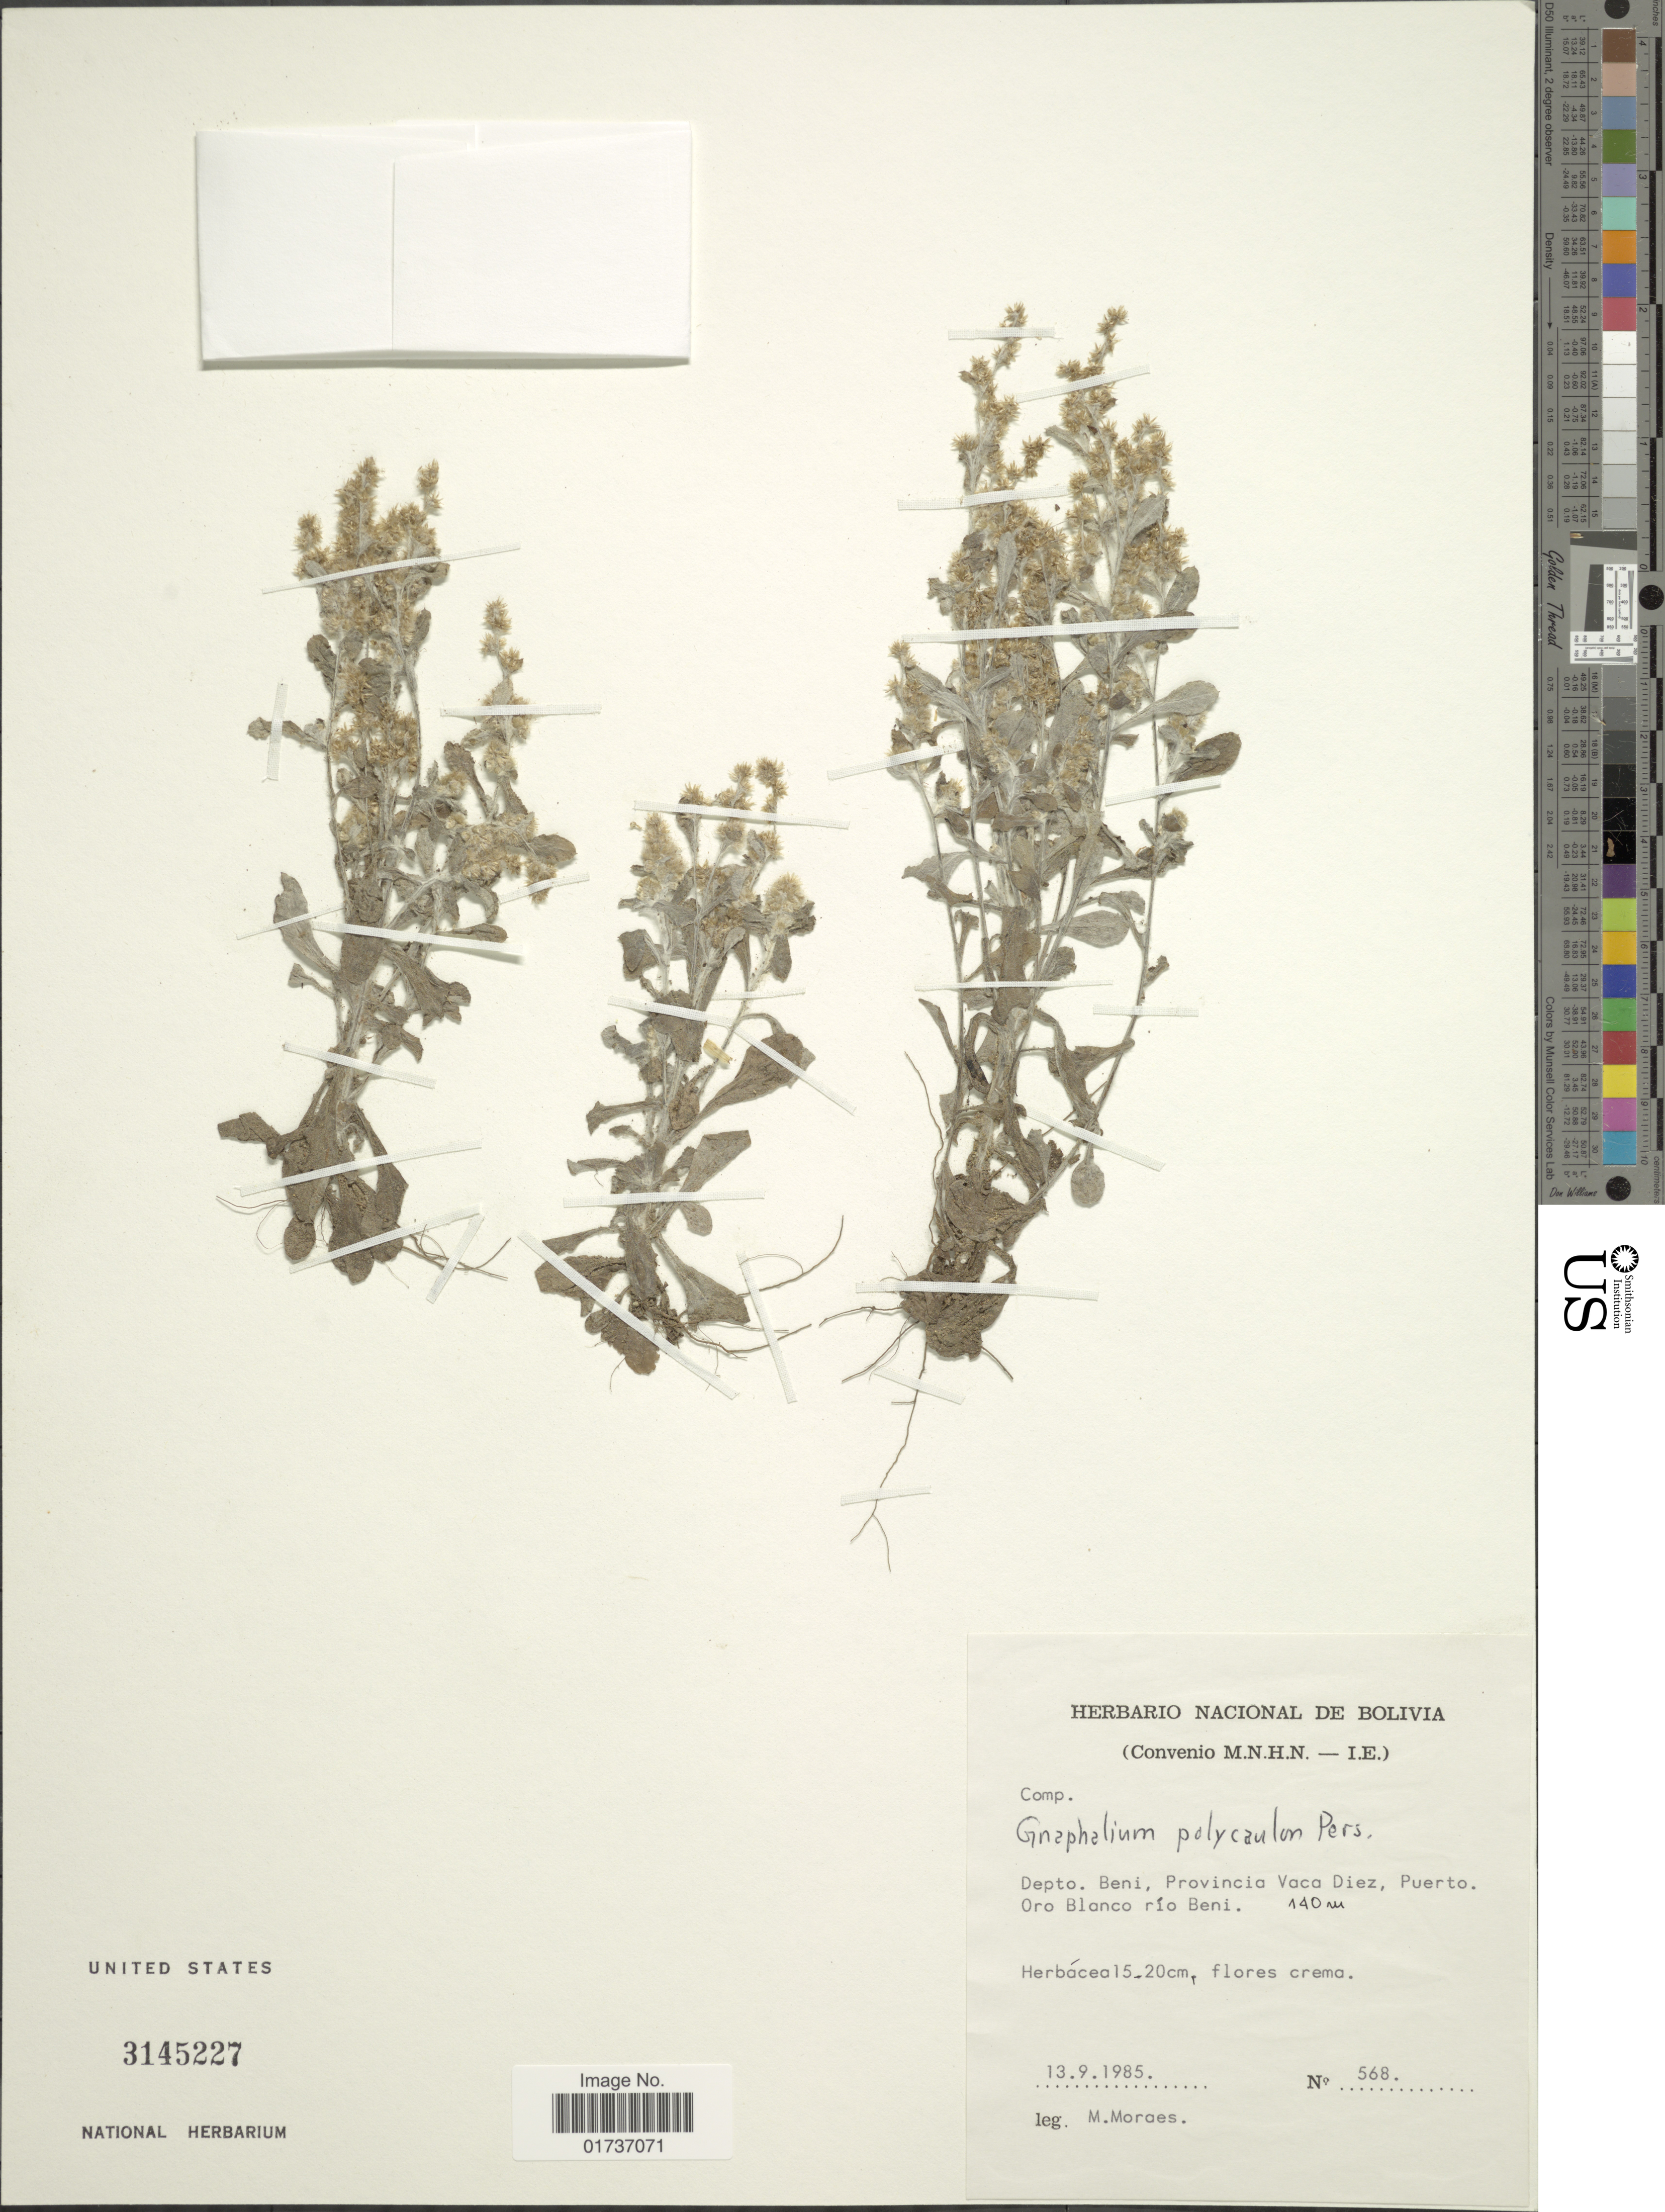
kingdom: Plantae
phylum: Tracheophyta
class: Magnoliopsida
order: Asterales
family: Asteraceae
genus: Gnaphalium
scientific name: Gnaphalium polycaulon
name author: Pers.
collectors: M. Moraes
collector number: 568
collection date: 1985-09-13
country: Bolivia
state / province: Beni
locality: Depto beni, Provincia Vaca Diez, Puerto Oro Blanco río Beni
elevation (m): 140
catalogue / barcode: US 3145227